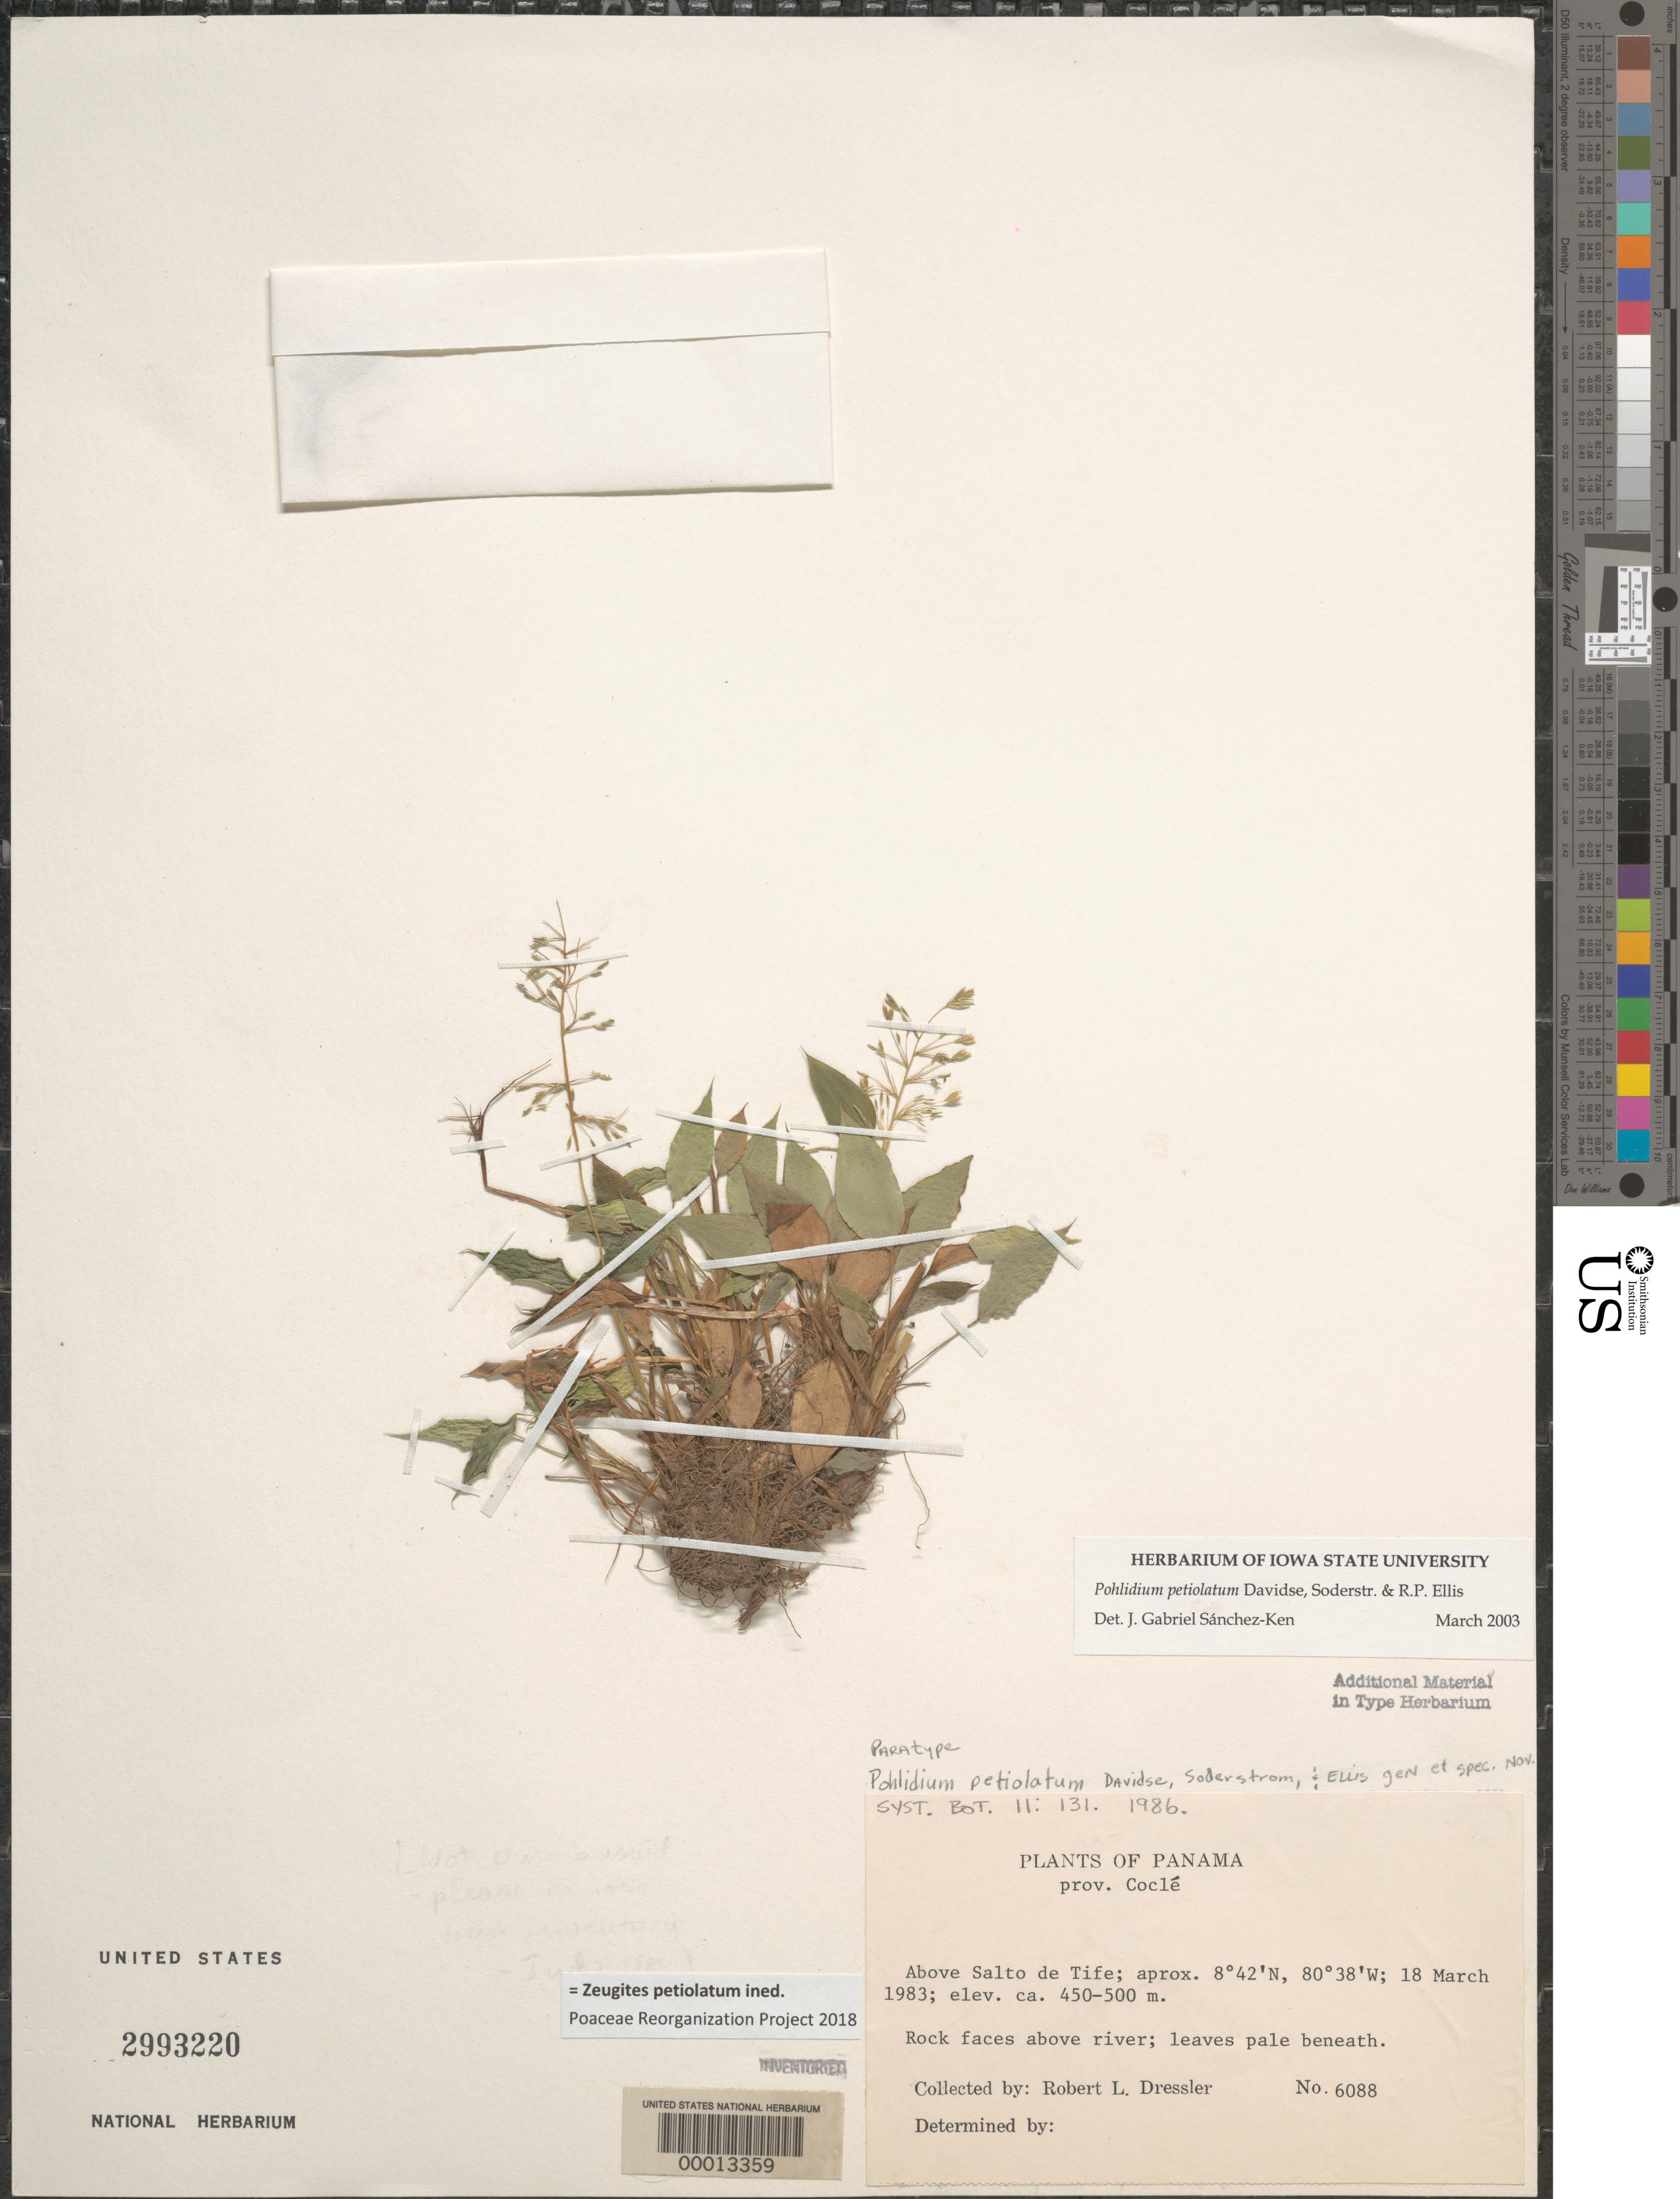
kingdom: Plantae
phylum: Tracheophyta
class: Liliopsida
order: Poales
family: Poaceae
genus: Zeugites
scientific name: Zeugites pentiolatum ined.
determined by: Poaceae Reorganization Project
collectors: R. Dressler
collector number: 6088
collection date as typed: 18 Mar 1983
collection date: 1983-03-18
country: Panama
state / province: Coclé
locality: Salto de Tife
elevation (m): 450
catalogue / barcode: US 2993220